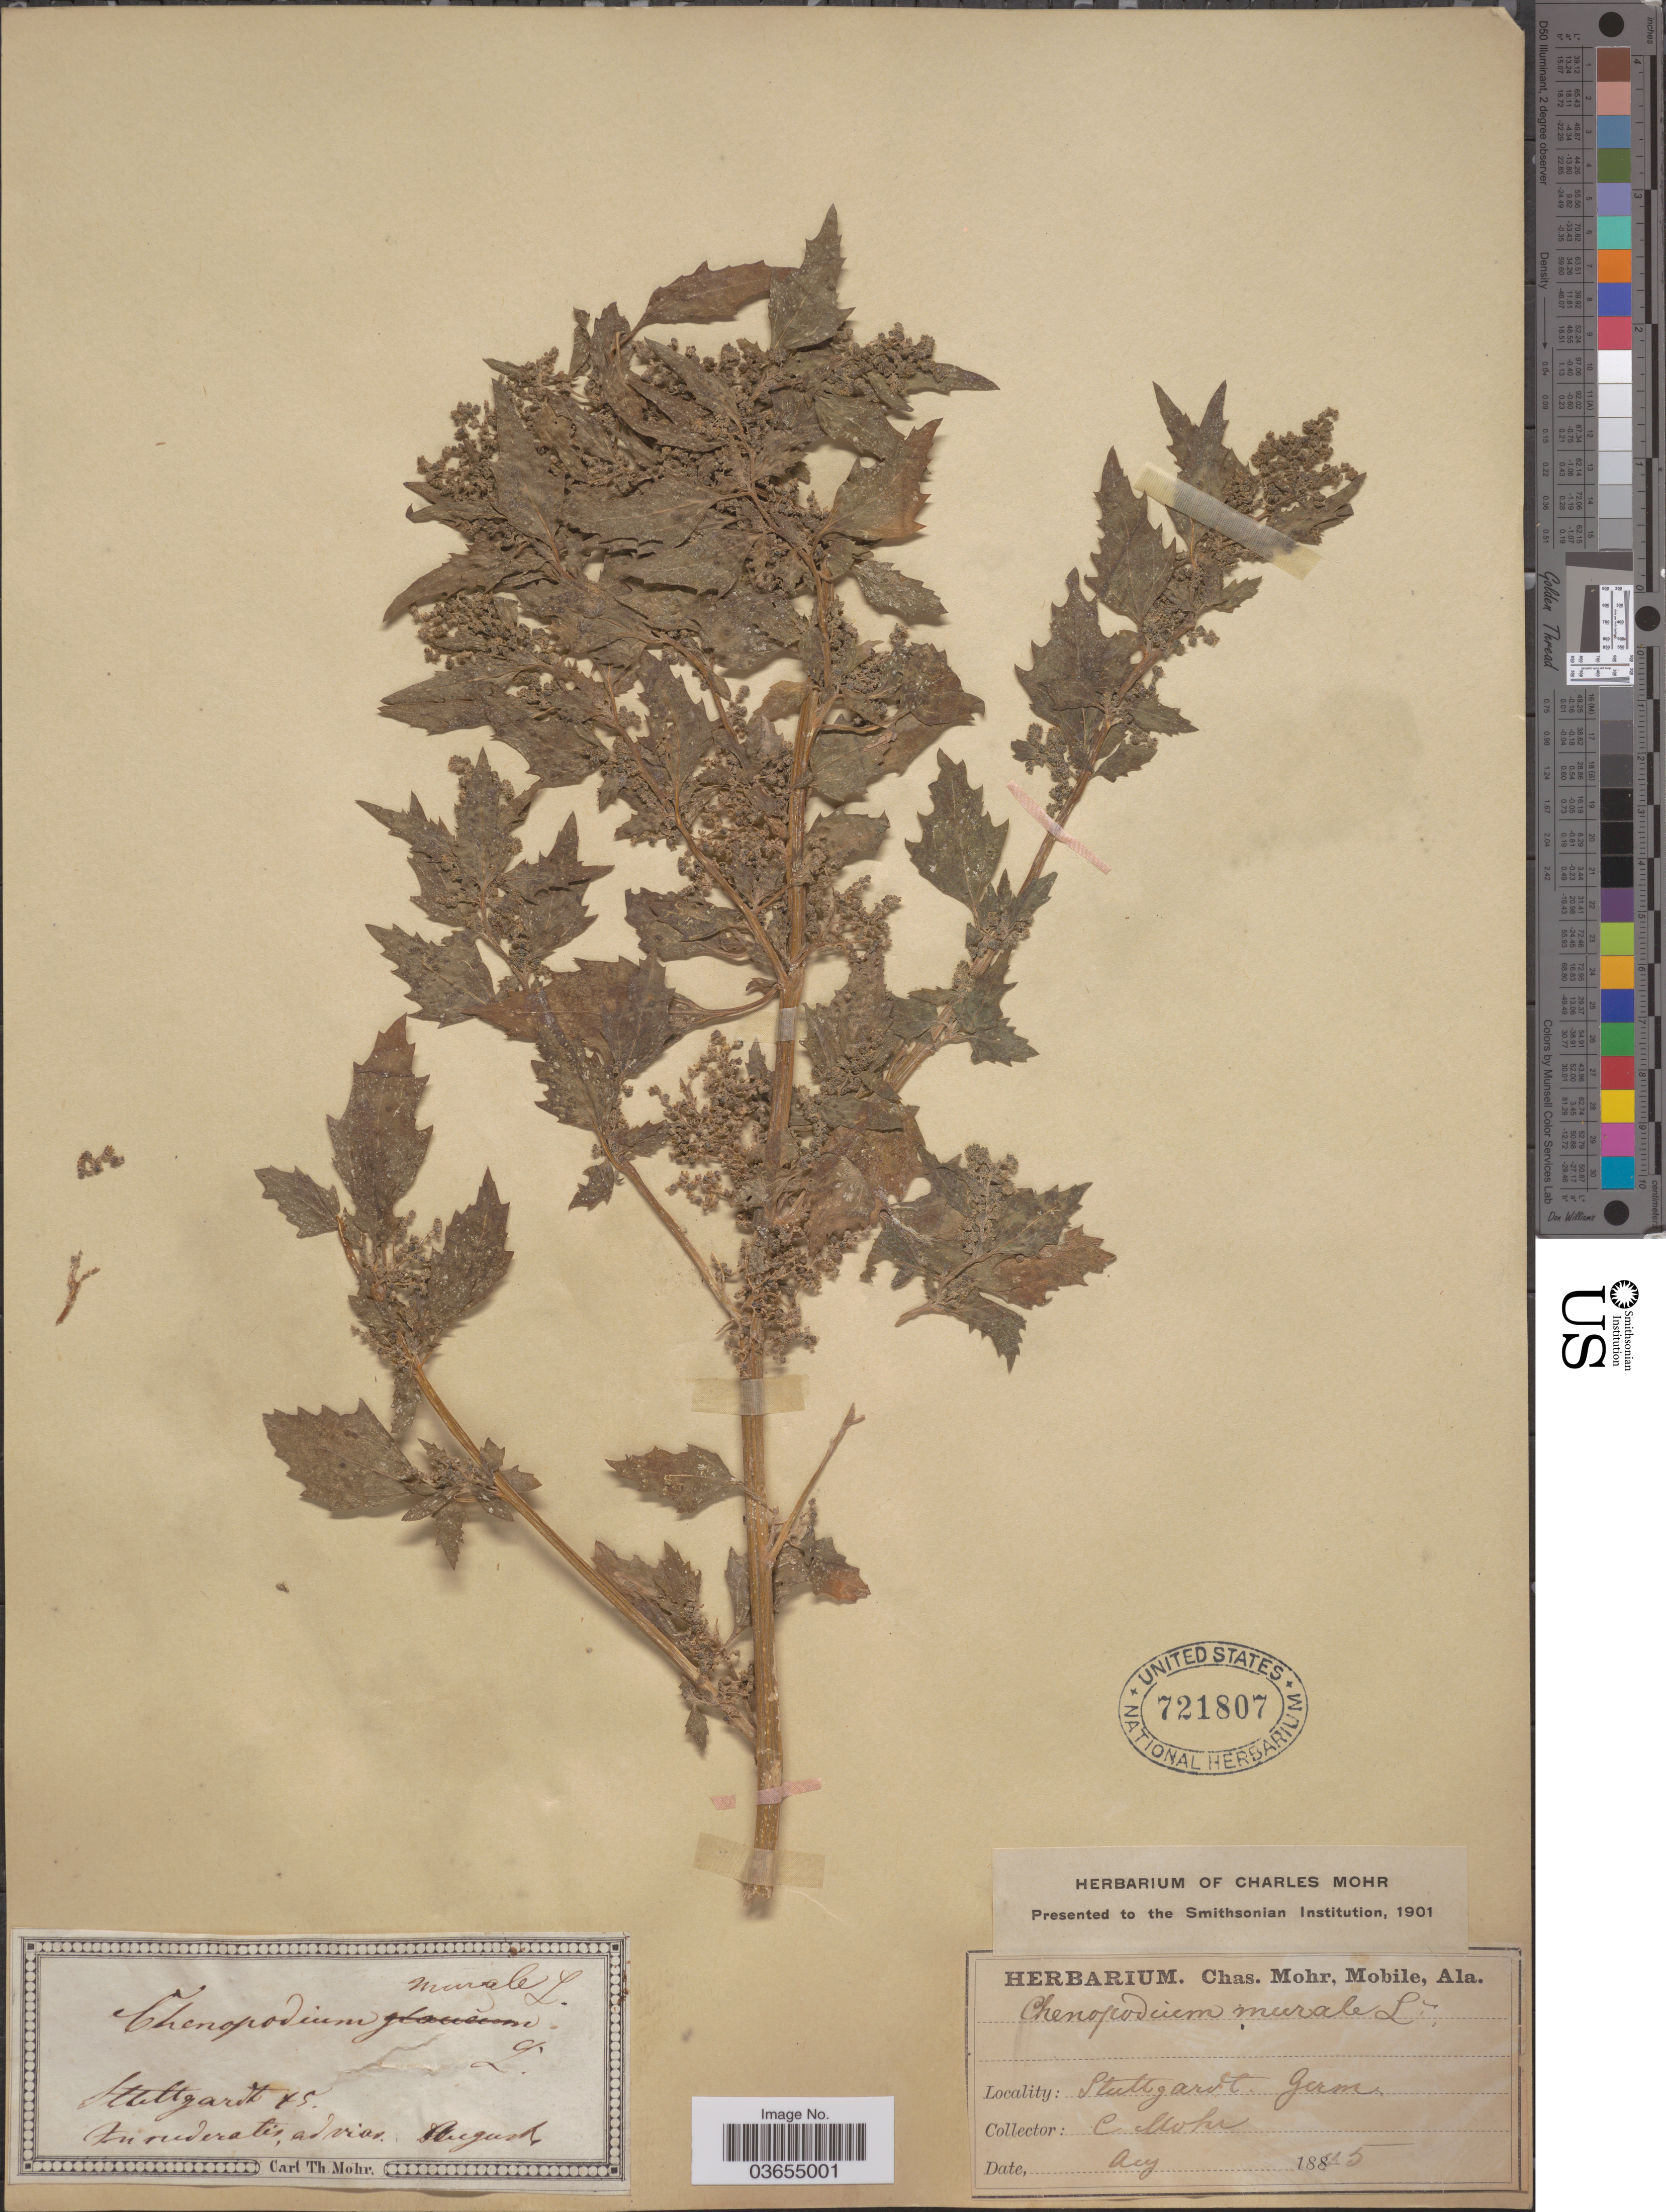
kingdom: Plantae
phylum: Tracheophyta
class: Magnoliopsida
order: Caryophyllales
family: Amaranthaceae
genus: Chenopodium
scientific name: Chenopodium murale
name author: L.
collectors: Mohr, C. T. (herbarium)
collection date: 1815-08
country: Germany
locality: Stuttgardt. In ruderatis, ad vias.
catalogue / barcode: US 721807